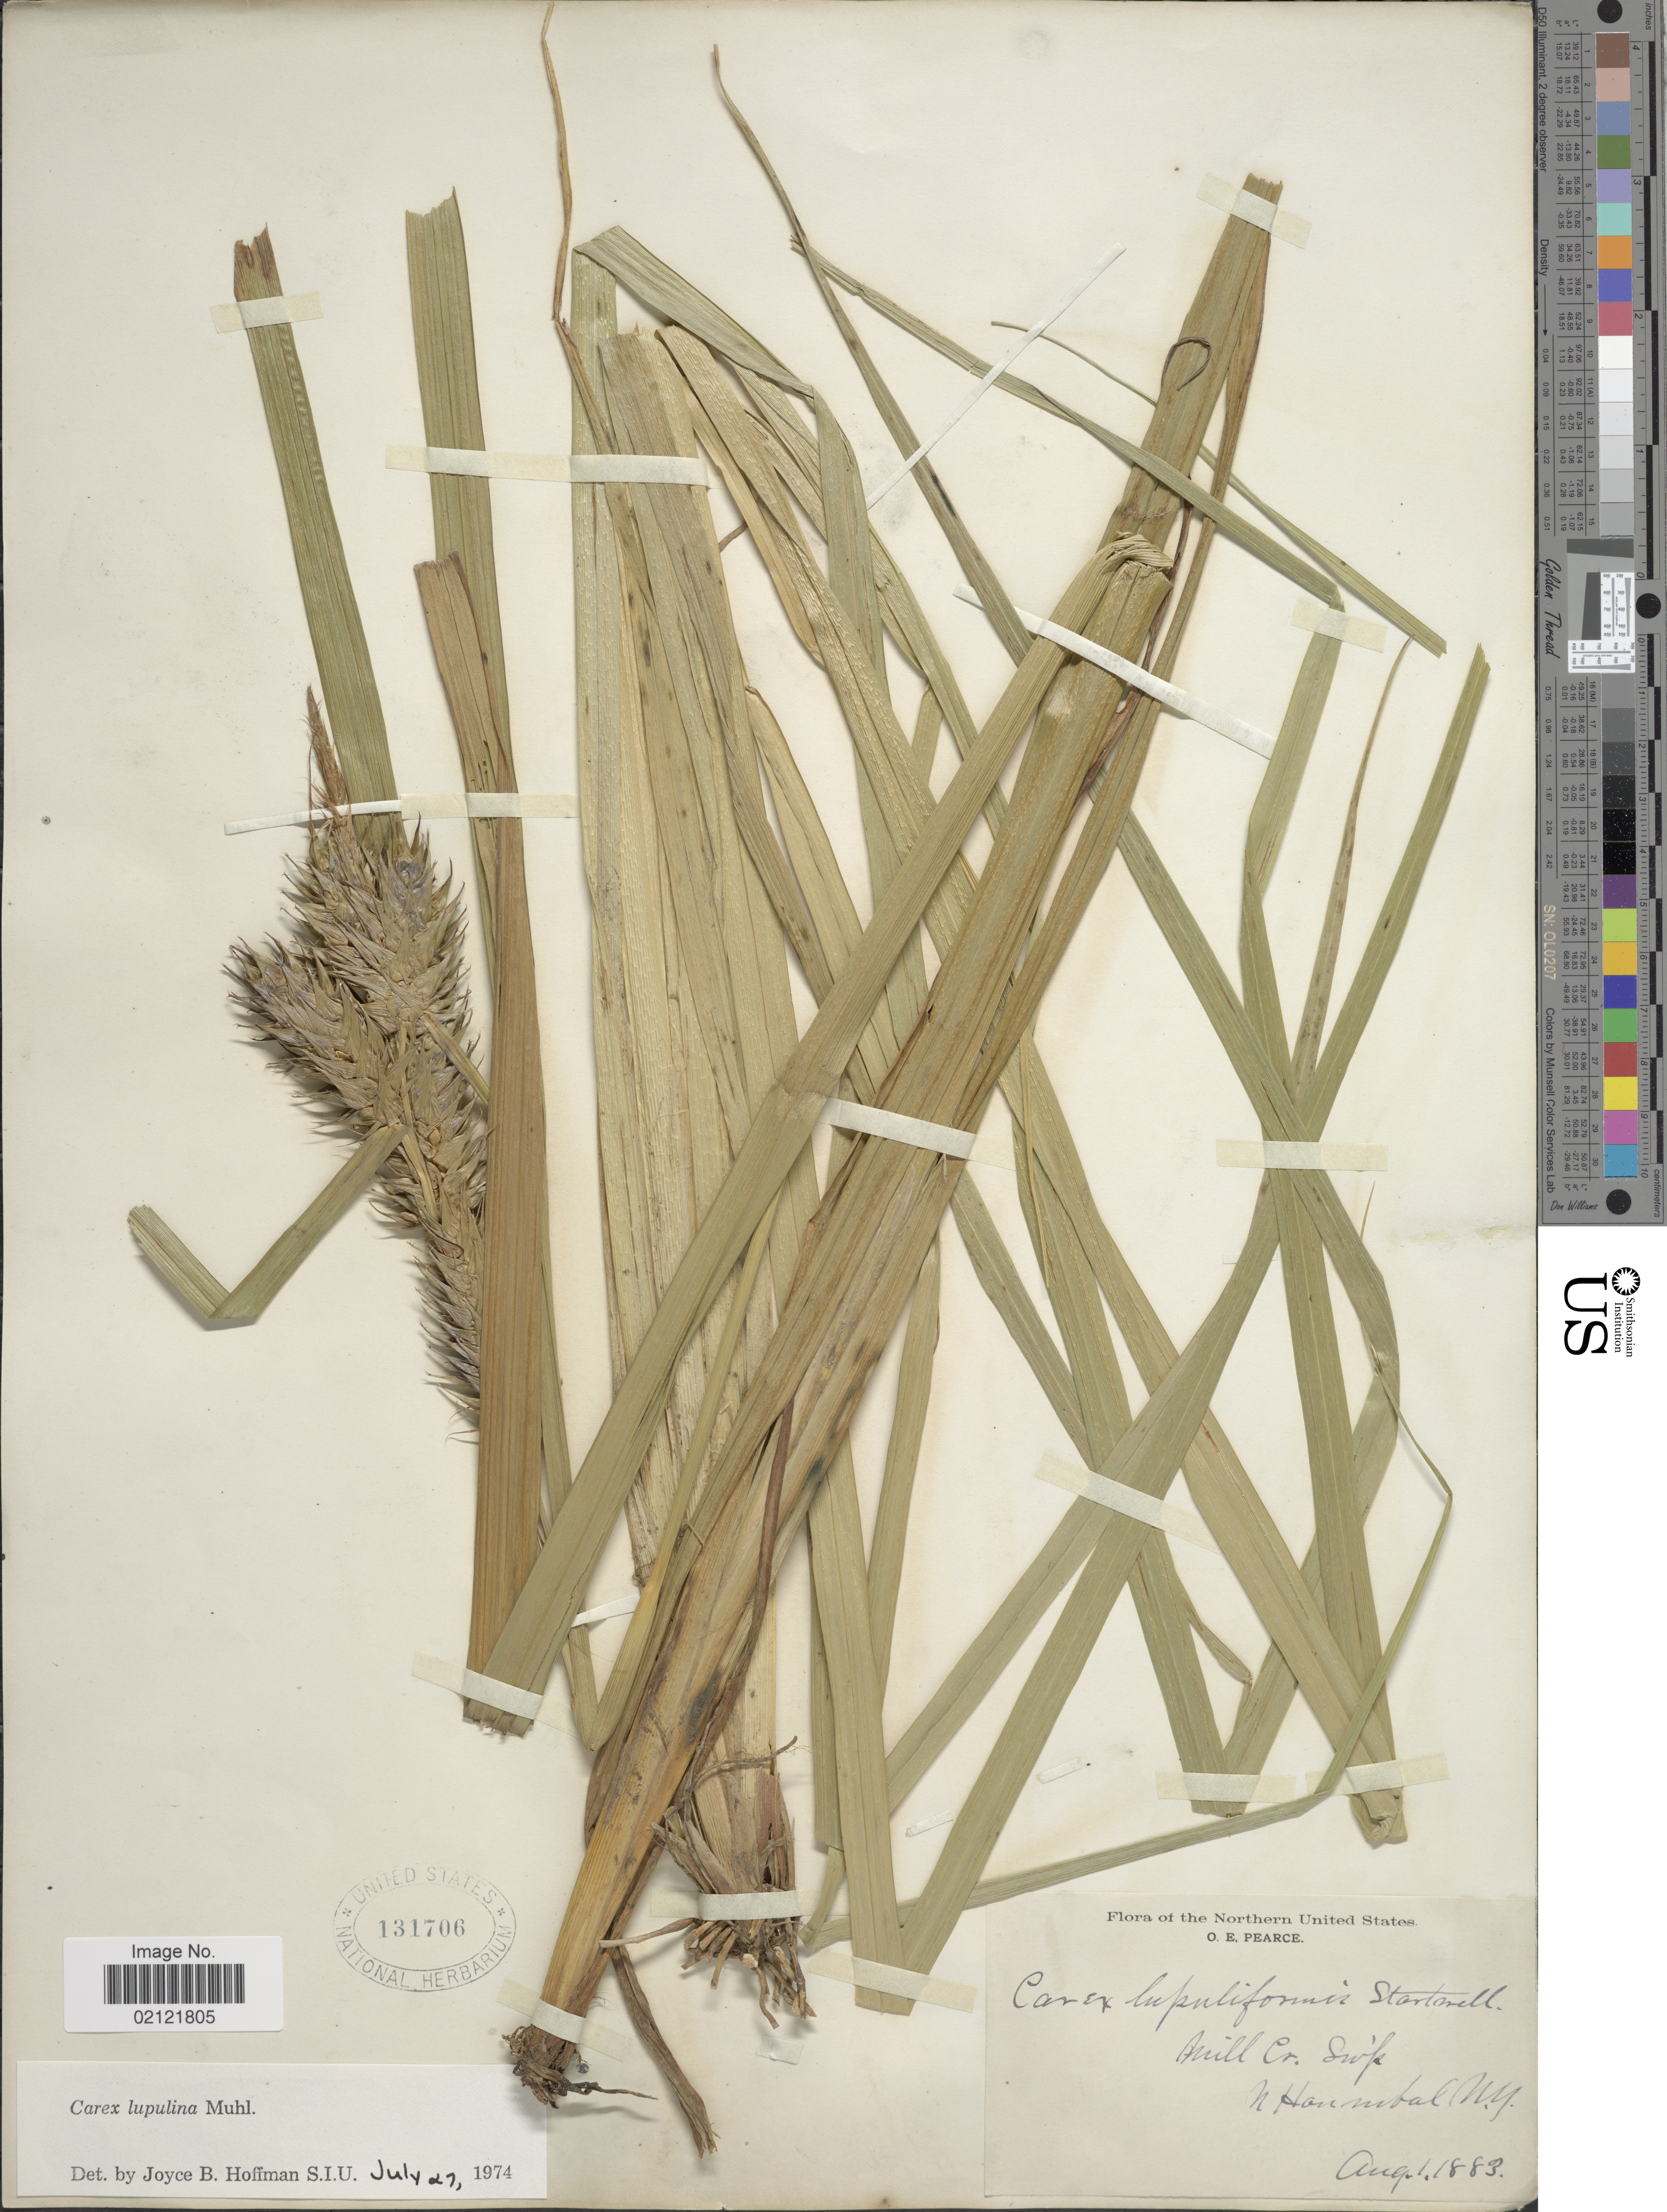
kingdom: Plantae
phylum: Tracheophyta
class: Liliopsida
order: Poales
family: Cyperaceae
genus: Carex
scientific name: Carex lupulina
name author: Muhl. ex Willd.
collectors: O. E. Pearce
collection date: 1883-08-01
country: United States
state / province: New York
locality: Mill Cr., Swp., N Hannibal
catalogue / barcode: US 131706